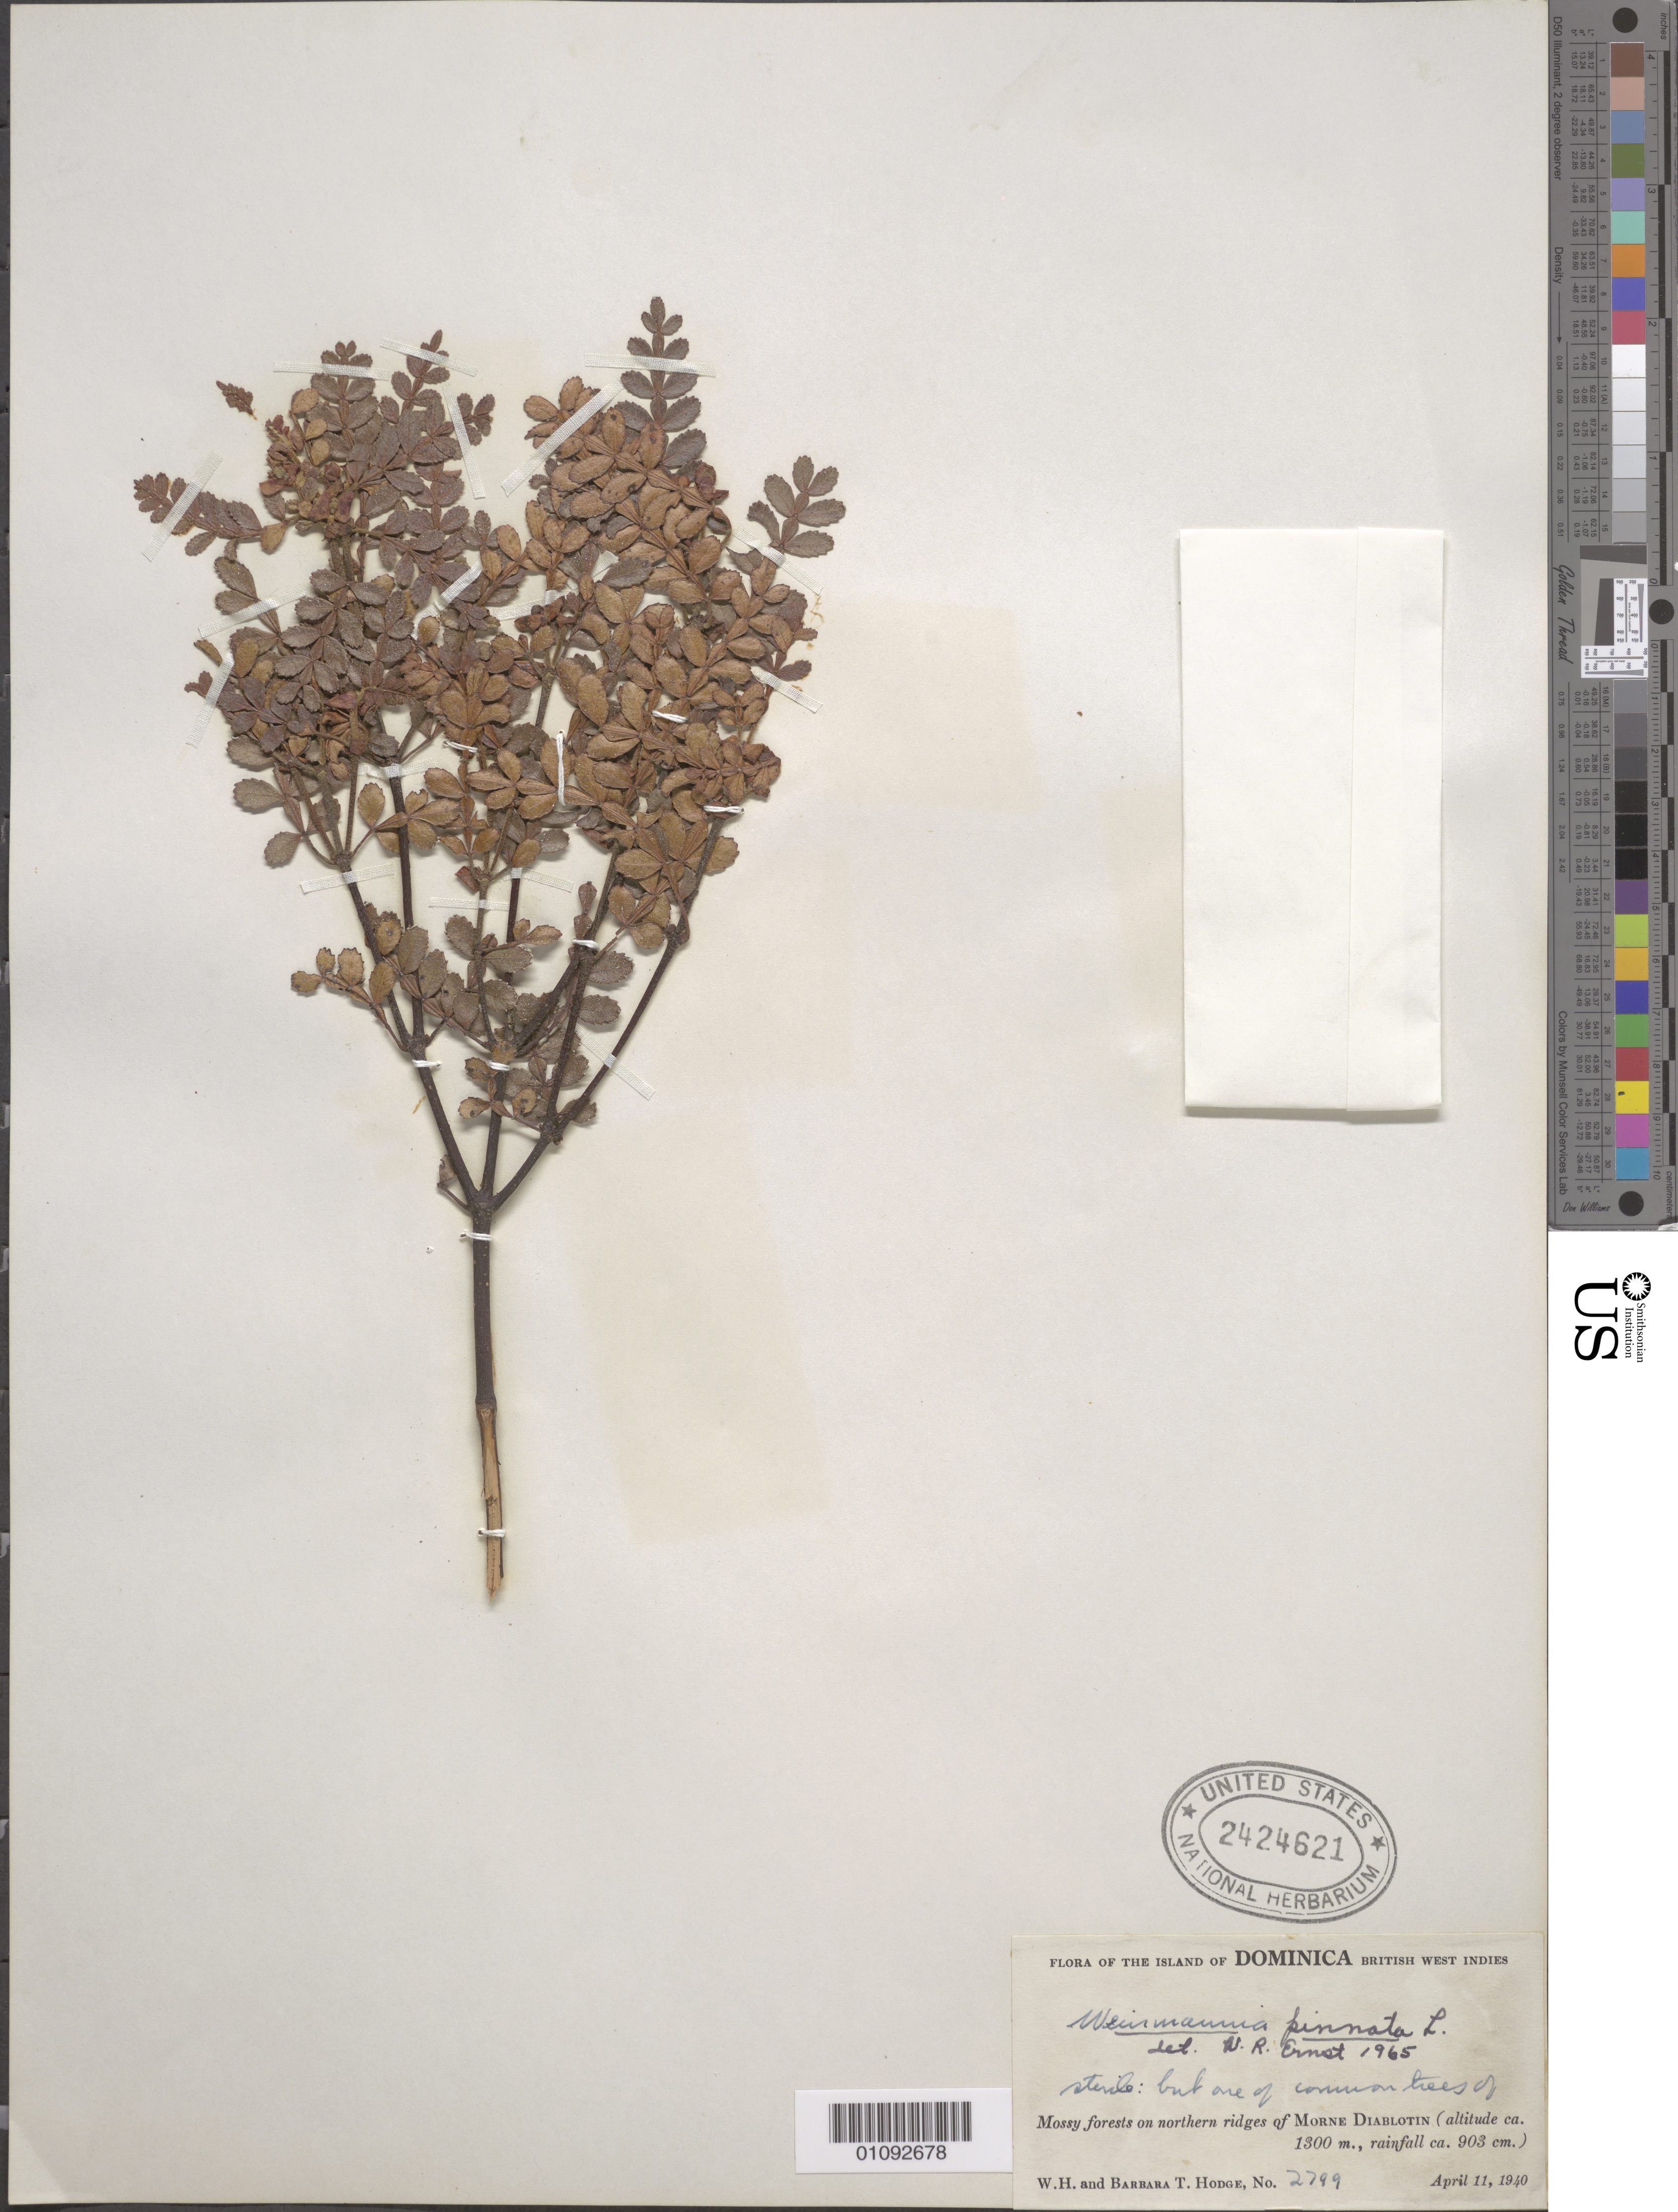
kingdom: Plantae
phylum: Tracheophyta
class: Magnoliopsida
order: Oxalidales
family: Cunoniaceae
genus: Weinmannia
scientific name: Weinmannia pinnata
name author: L.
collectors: W. Hodge & B. Hodge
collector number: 2799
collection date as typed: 11 Apr 1940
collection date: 1940-04-11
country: Dominica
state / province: St. Andrew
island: Dominica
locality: N ridges of Morne Diablotin.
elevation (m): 1300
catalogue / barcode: US 2424621